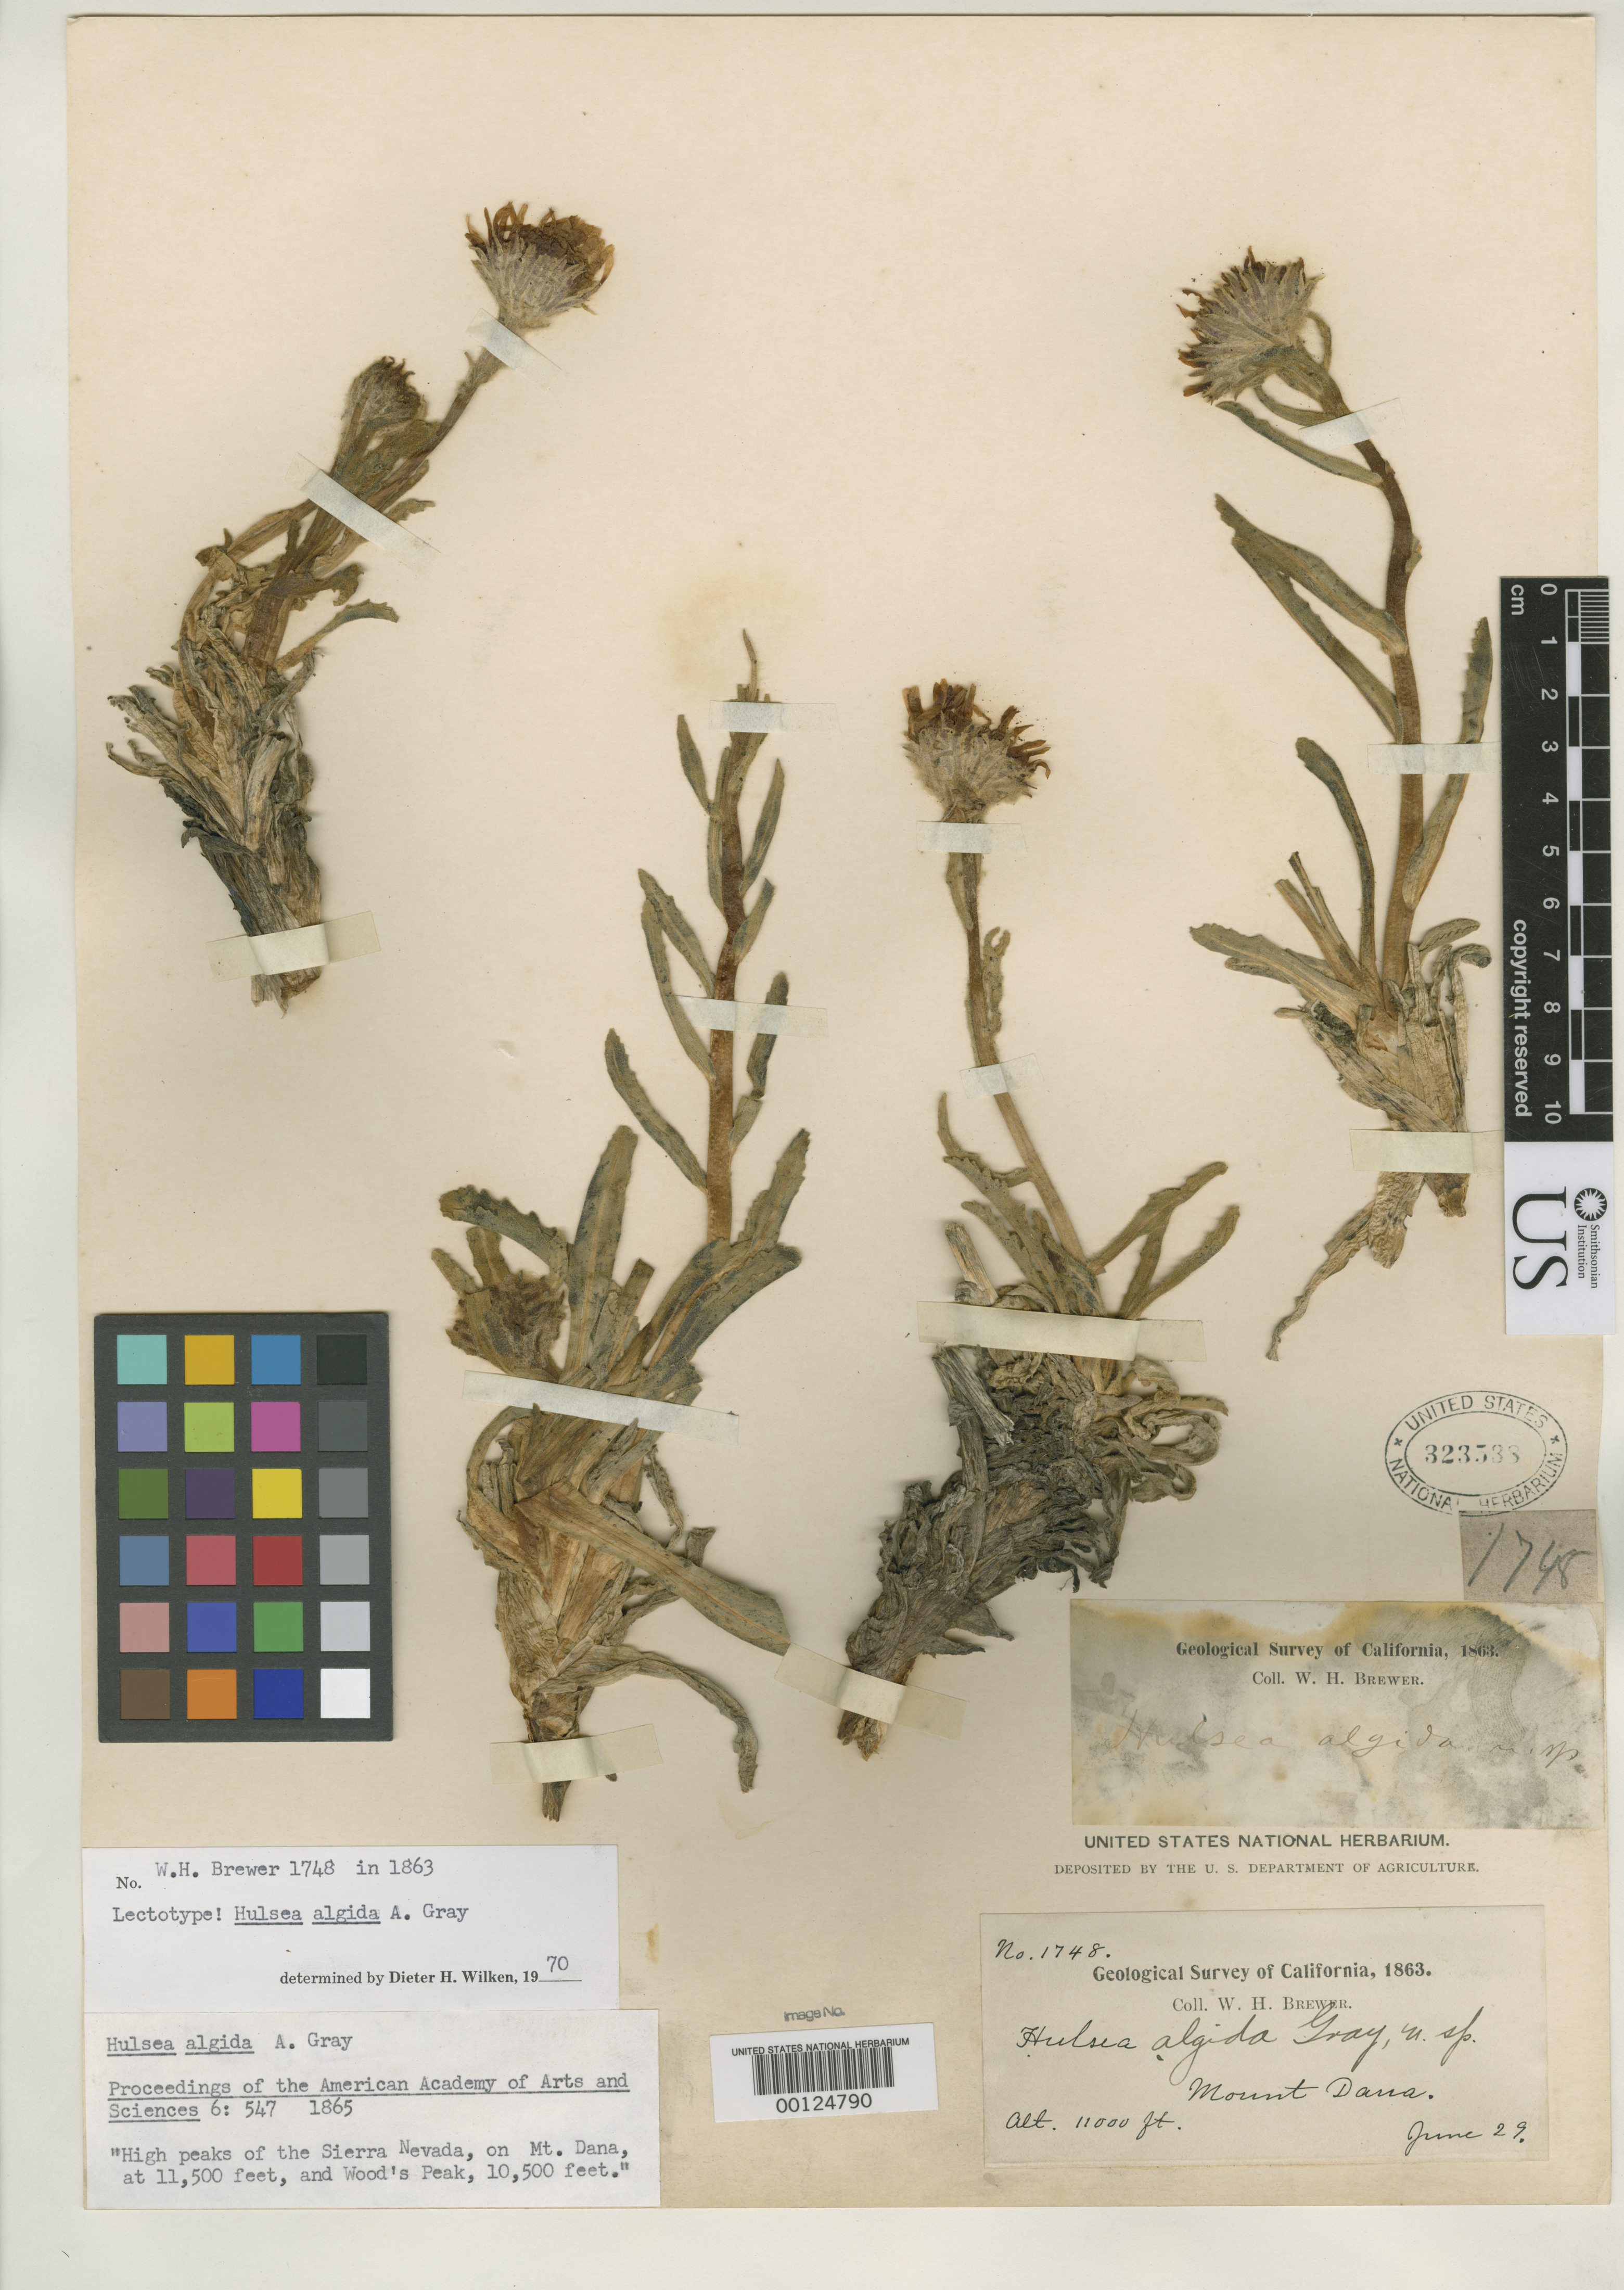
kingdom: Plantae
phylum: Tracheophyta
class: Magnoliopsida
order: Asterales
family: Asteraceae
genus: Hulsea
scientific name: Hulsea algida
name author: A. Gray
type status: Lectotype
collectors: W. H. Brewer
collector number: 1748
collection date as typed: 29 Jun 1863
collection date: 1863-06-29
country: United States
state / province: California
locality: Sierra Nevada, Mt. Dana; alt. 11500 ft.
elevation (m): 3505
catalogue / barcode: US 323538